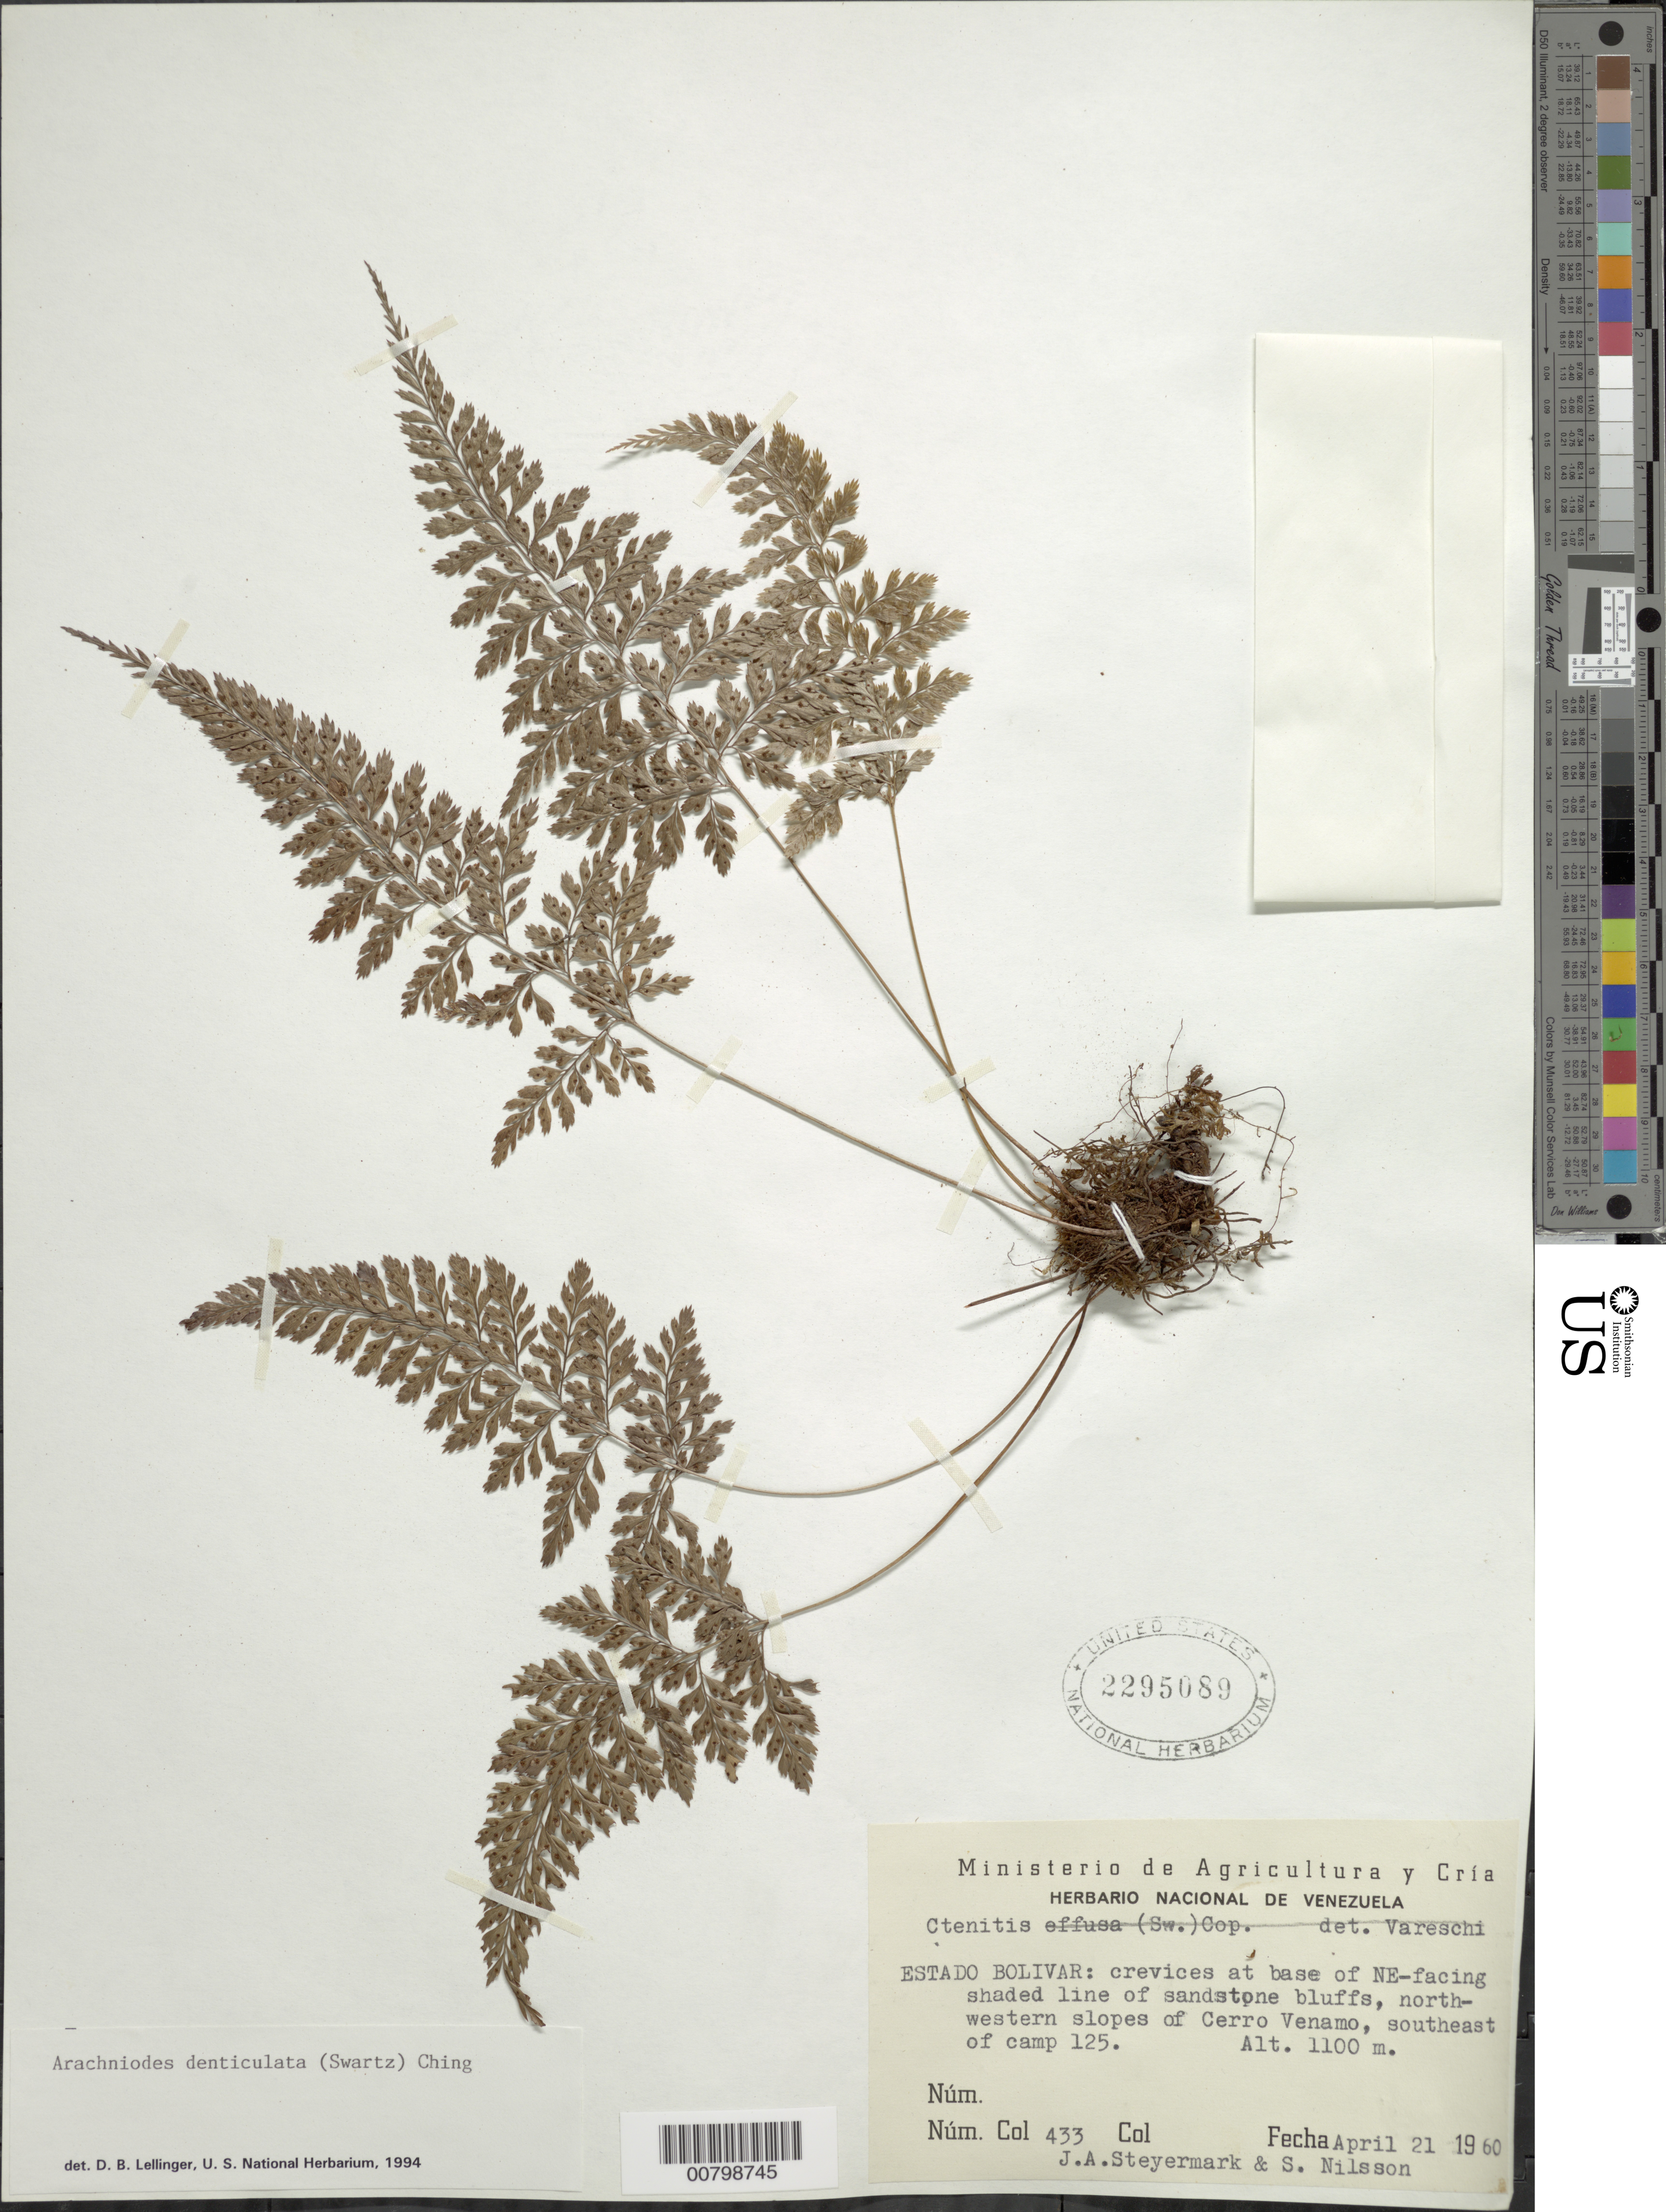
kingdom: Plantae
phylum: Tracheophyta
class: Polypodiopsida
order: Polypodiales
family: Dryopteridaceae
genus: Arachniodes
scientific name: Arachniodes denticulata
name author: (Sw.) Ching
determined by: Lellinger, David B., (BOT), Smithsonian Institution - National Museum of Natural History (UNITED STATES)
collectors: J. Steyermark & S. Nilsson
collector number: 60 433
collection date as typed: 20-Apr-60 to 22-Apr-60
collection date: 1960-04-20/1960-04-22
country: Venezuela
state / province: Bolívar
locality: Cerro Venamo, NW slopes, SE of campamento 125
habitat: Crevices at base of NE-facing shaded line of sandstone bluffs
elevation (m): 1100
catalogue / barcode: US 2295089